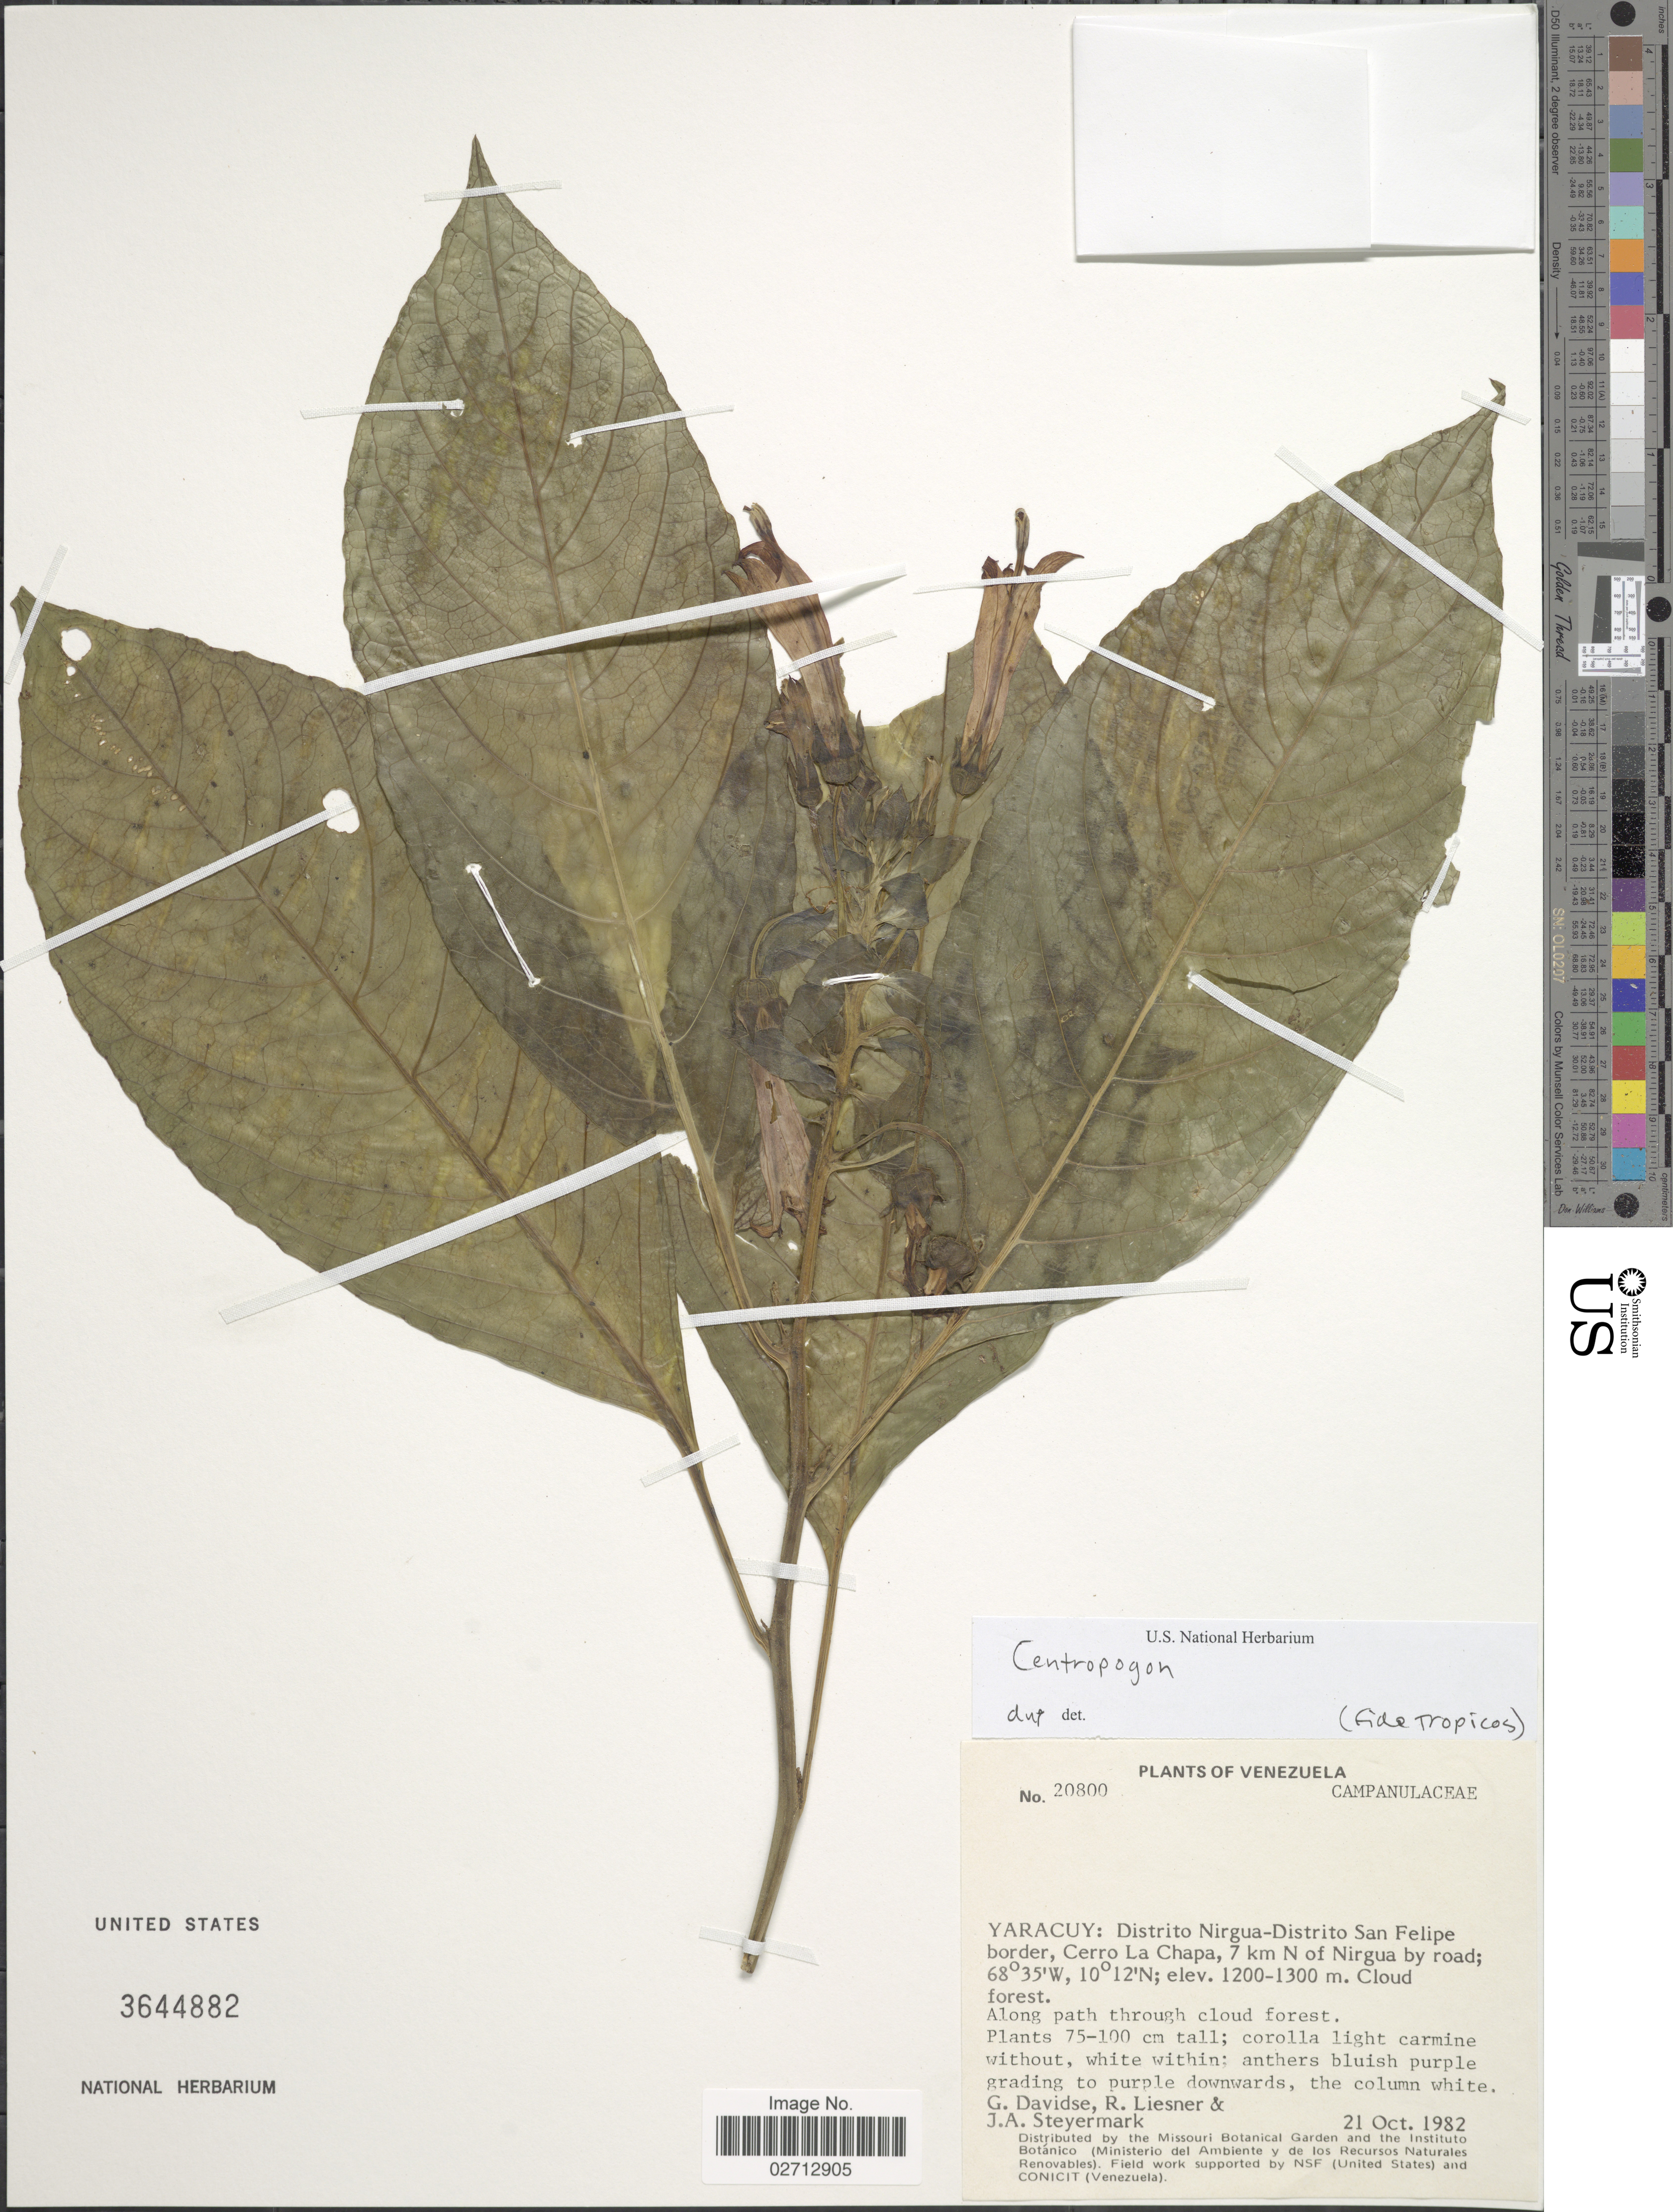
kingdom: Plantae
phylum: Tracheophyta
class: Magnoliopsida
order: Asterales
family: Campanulaceae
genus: Centropogon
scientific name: Centropogon solanifolius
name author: Benth.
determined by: Stein, B. A., Senior Director, Climate Adaptation and Resilience, National Wildlife Federation (UNITED STATES)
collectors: G. Davidse, R. L. Liesner & J. Steyermark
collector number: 20800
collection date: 1982-10-21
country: Venezuela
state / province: Yaracuy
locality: Distrito Nirgua-Distrito San Felipe border, Cerro La Chapa, 7 km N of Nirgua by road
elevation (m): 1200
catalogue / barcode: US 3644882